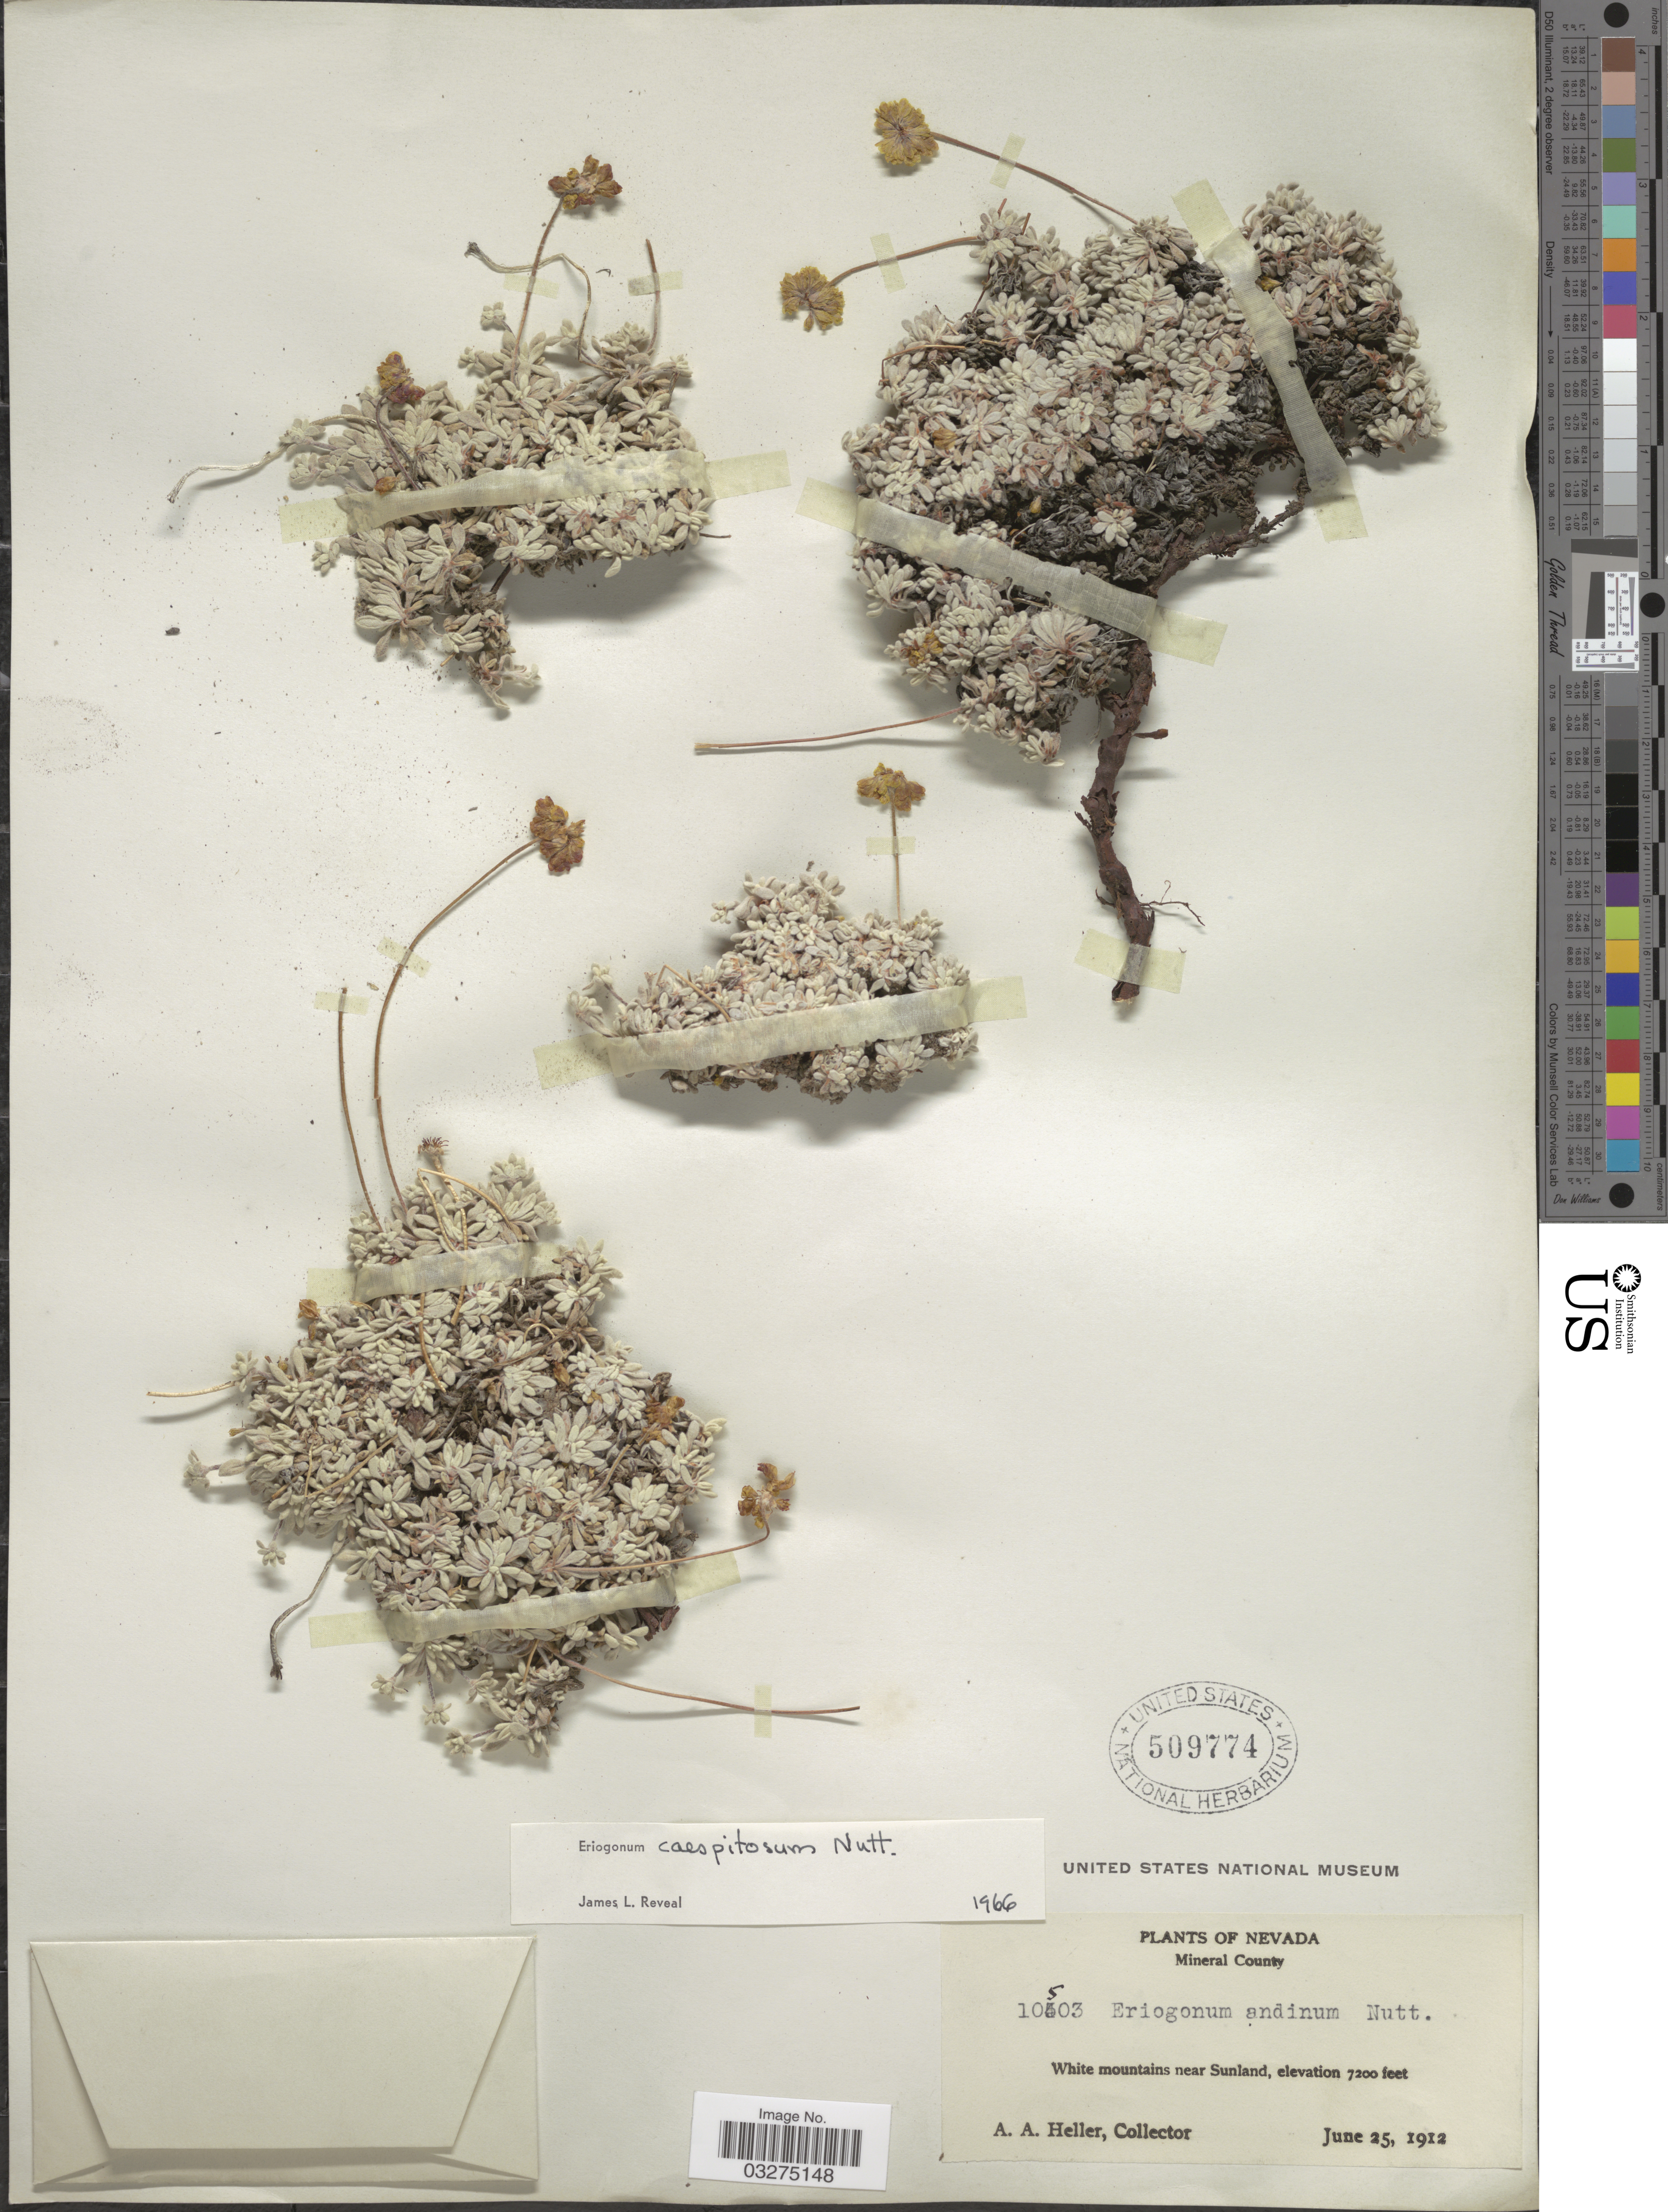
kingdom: Plantae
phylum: Tracheophyta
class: Magnoliopsida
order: Caryophyllales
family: Polygonaceae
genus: Eriogonum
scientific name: Eriogonum caespitosum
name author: Nutt.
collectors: A. A. Heller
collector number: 10503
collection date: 1912-06-25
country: United States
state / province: Nevada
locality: Mineral County, White mountains near Sunland.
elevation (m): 2195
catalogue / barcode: US 509774